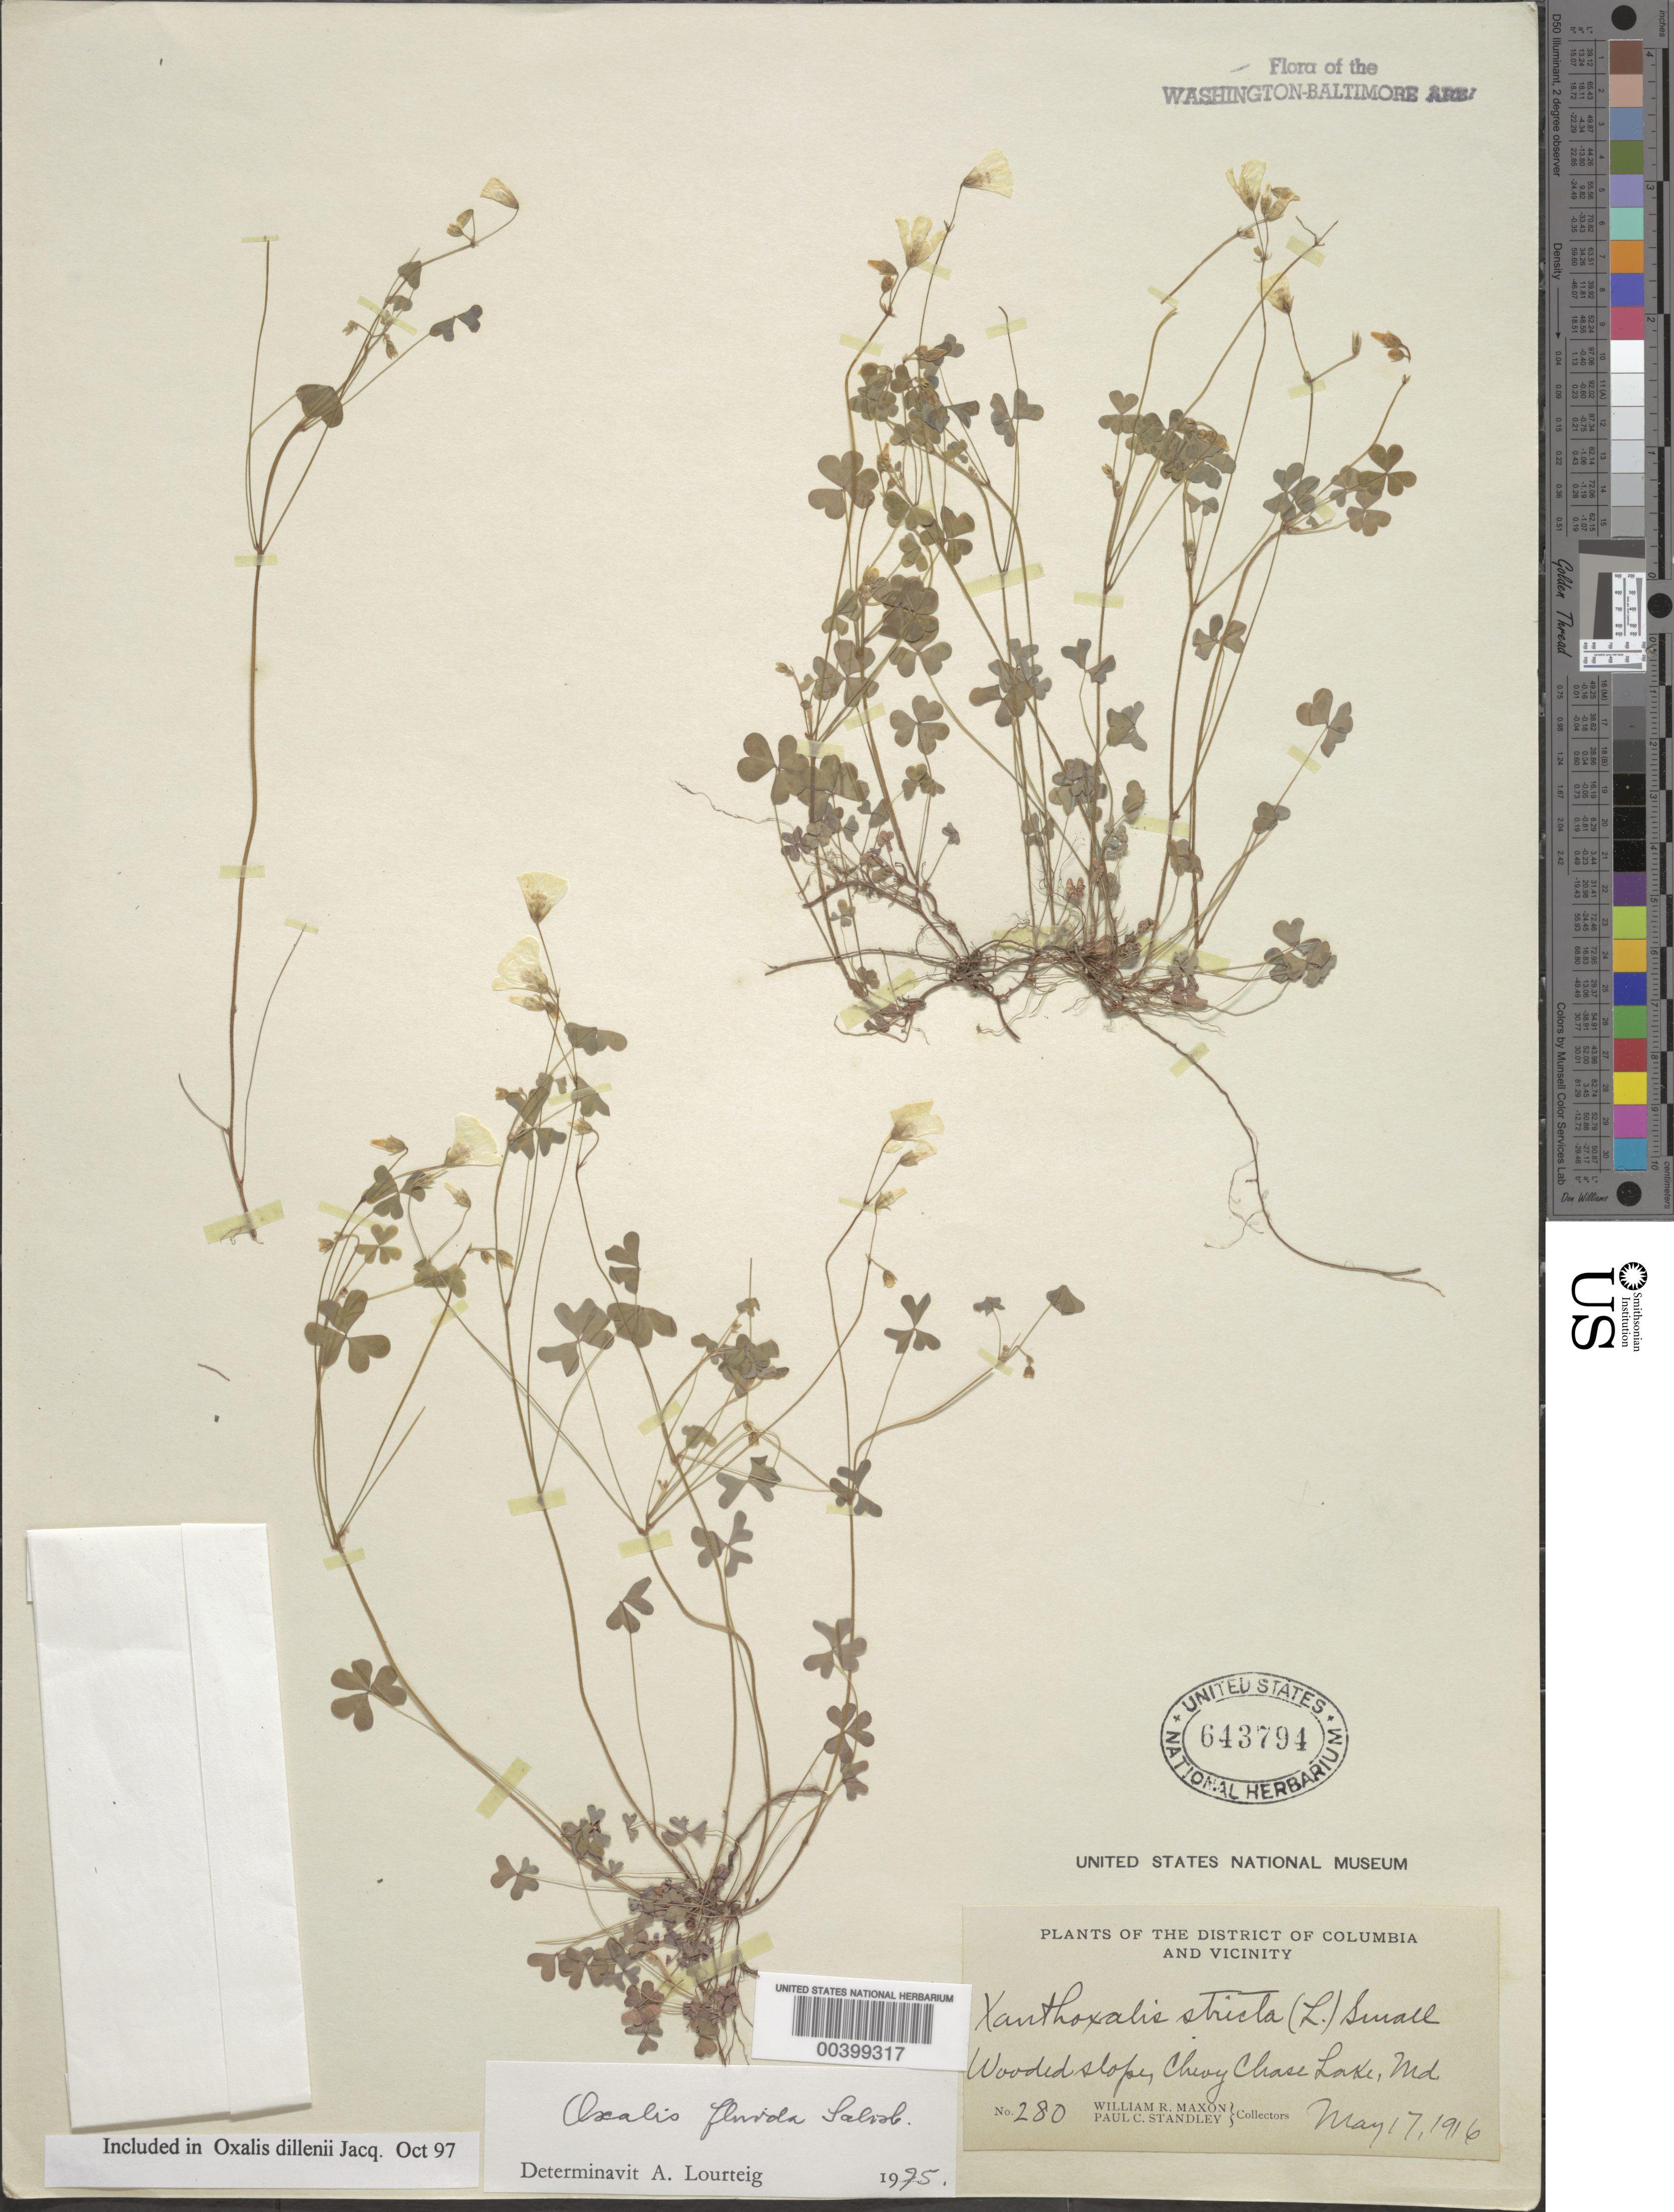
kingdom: Plantae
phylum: Tracheophyta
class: Magnoliopsida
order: Oxalidales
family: Oxalidaceae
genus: Oxalis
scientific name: Oxalis dillenii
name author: Jacq.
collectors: W. R. Maxon & P. C. Standley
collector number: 280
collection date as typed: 17 May 1916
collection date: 1916-05-17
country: United States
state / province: Maryland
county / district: Montgomery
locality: Chevy Chase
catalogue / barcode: US 643794